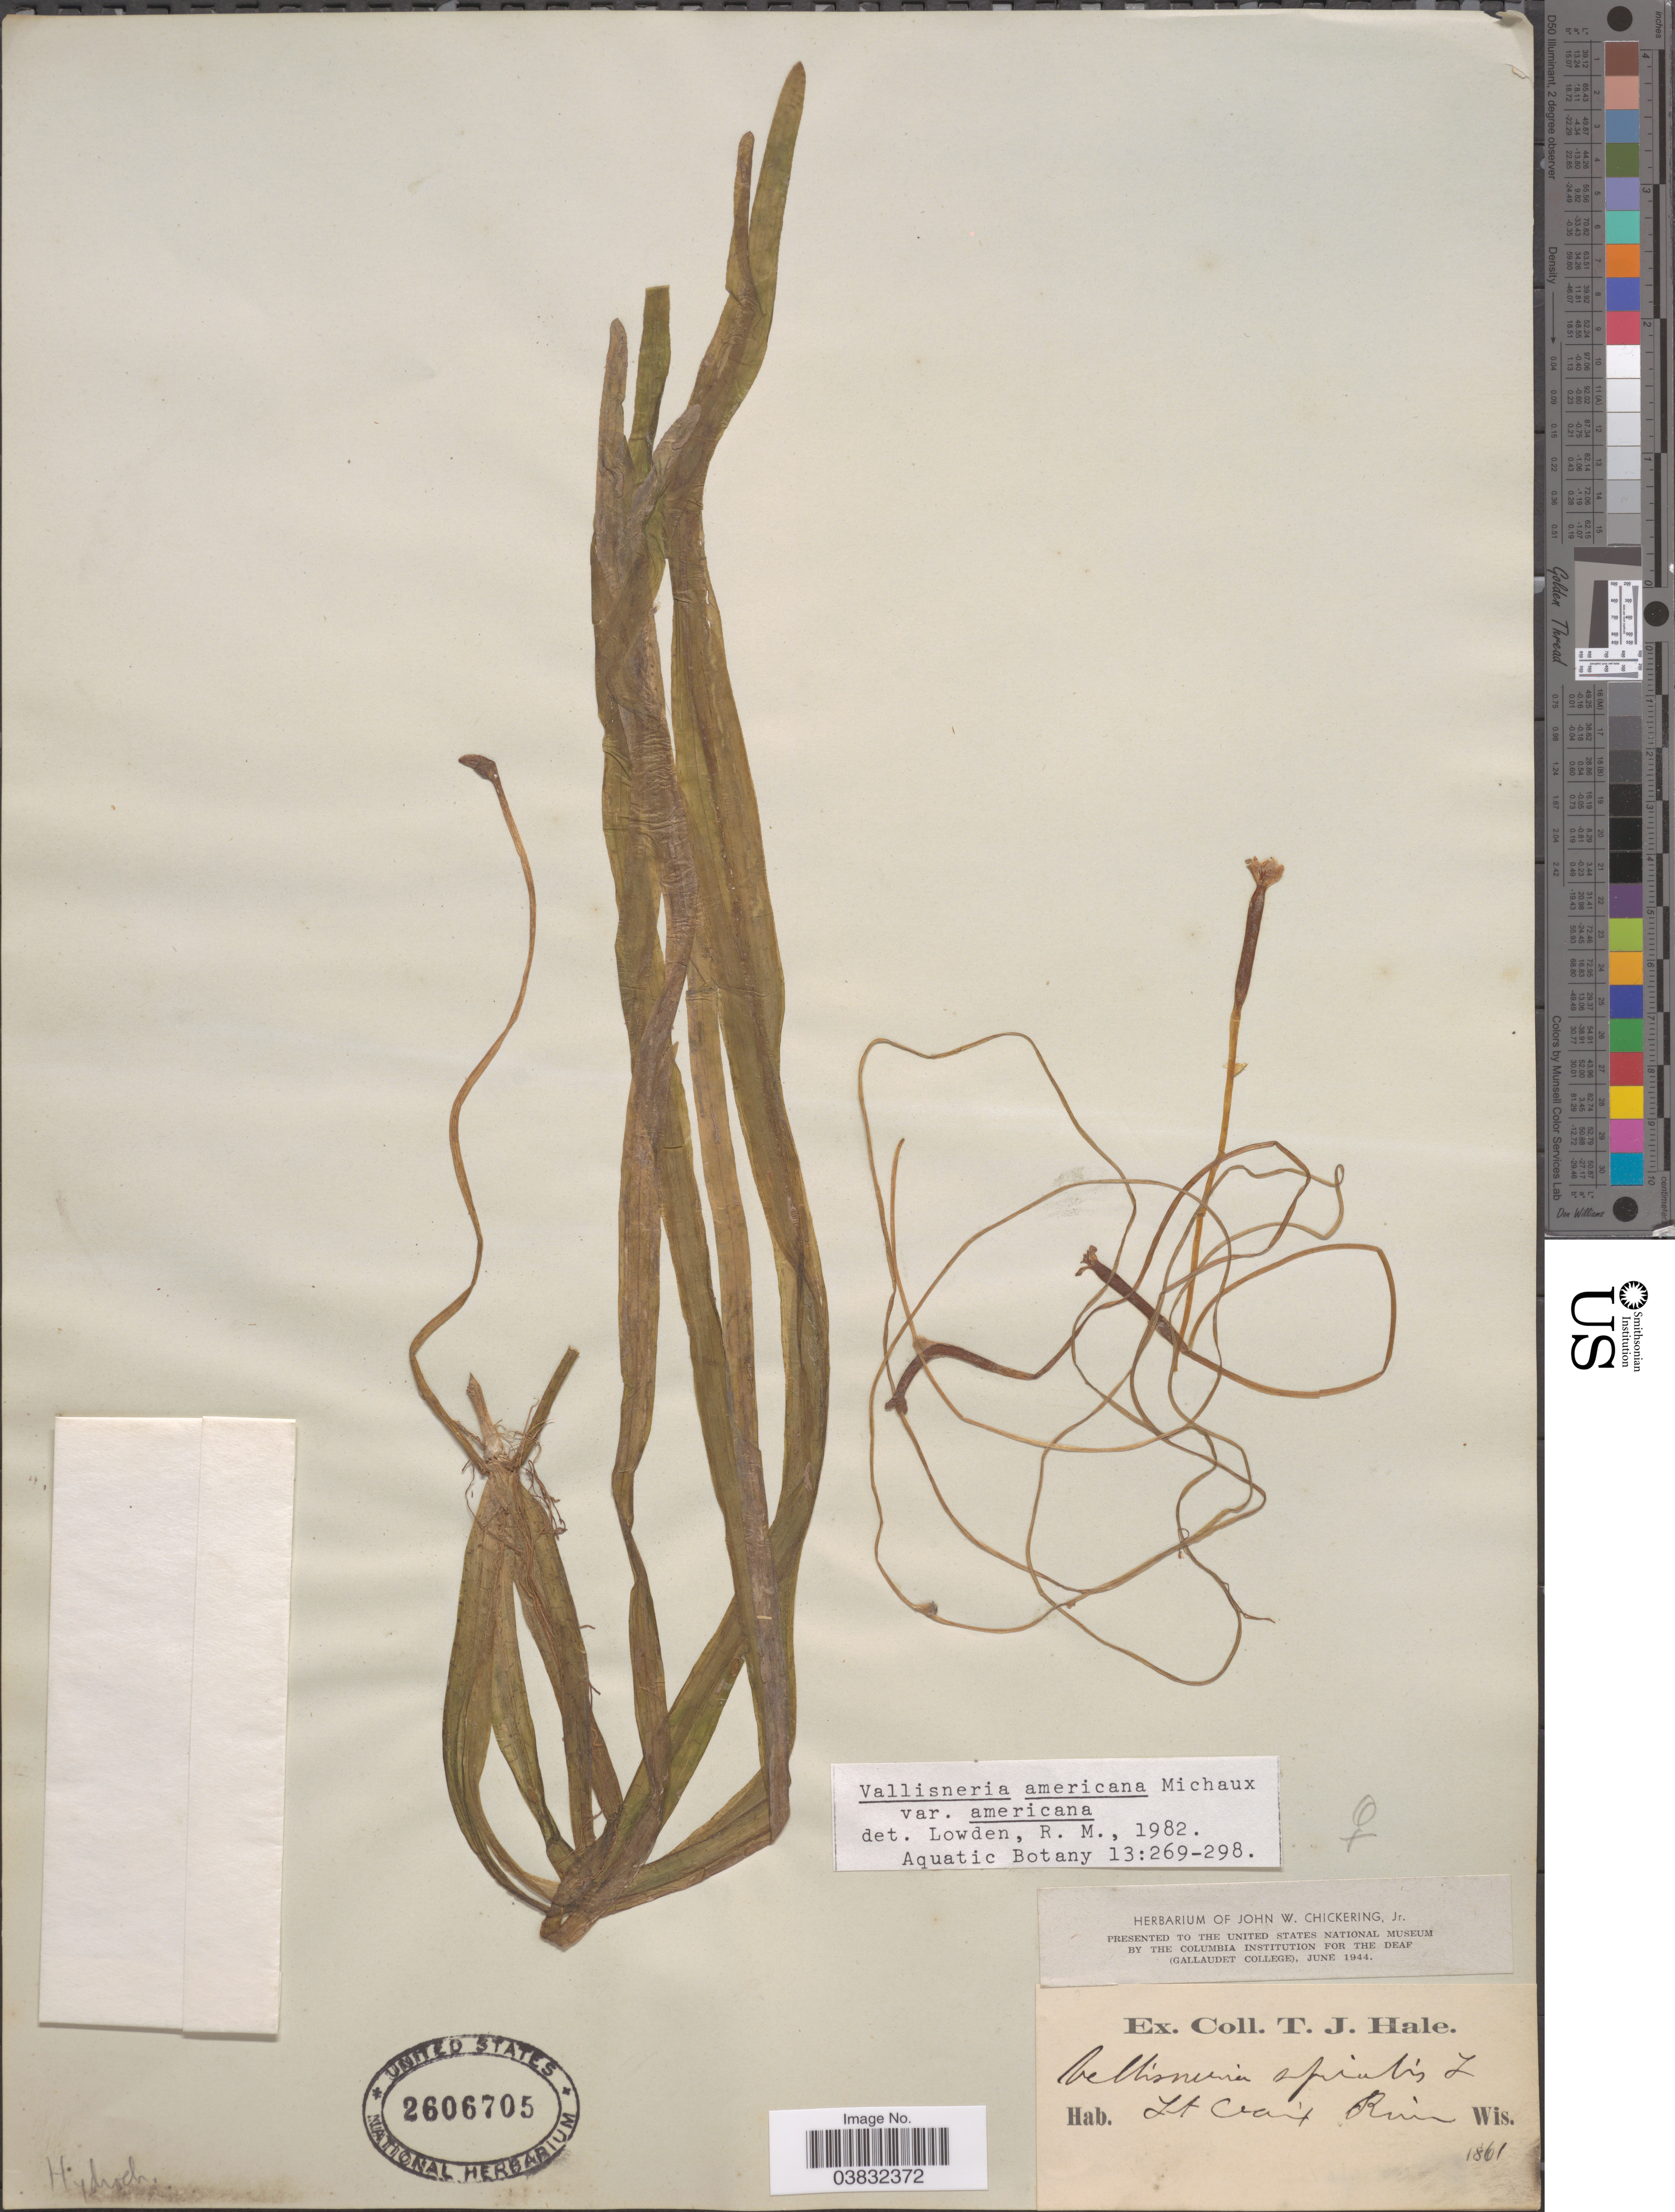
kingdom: Plantae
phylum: Tracheophyta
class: Liliopsida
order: Alismatales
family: Hydrocharitaceae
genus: Vallisneria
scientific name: Vallisneria americana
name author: Michx.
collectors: T. Hale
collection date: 1861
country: United States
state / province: Wisconsin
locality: St Croix River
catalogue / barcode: US 2606705